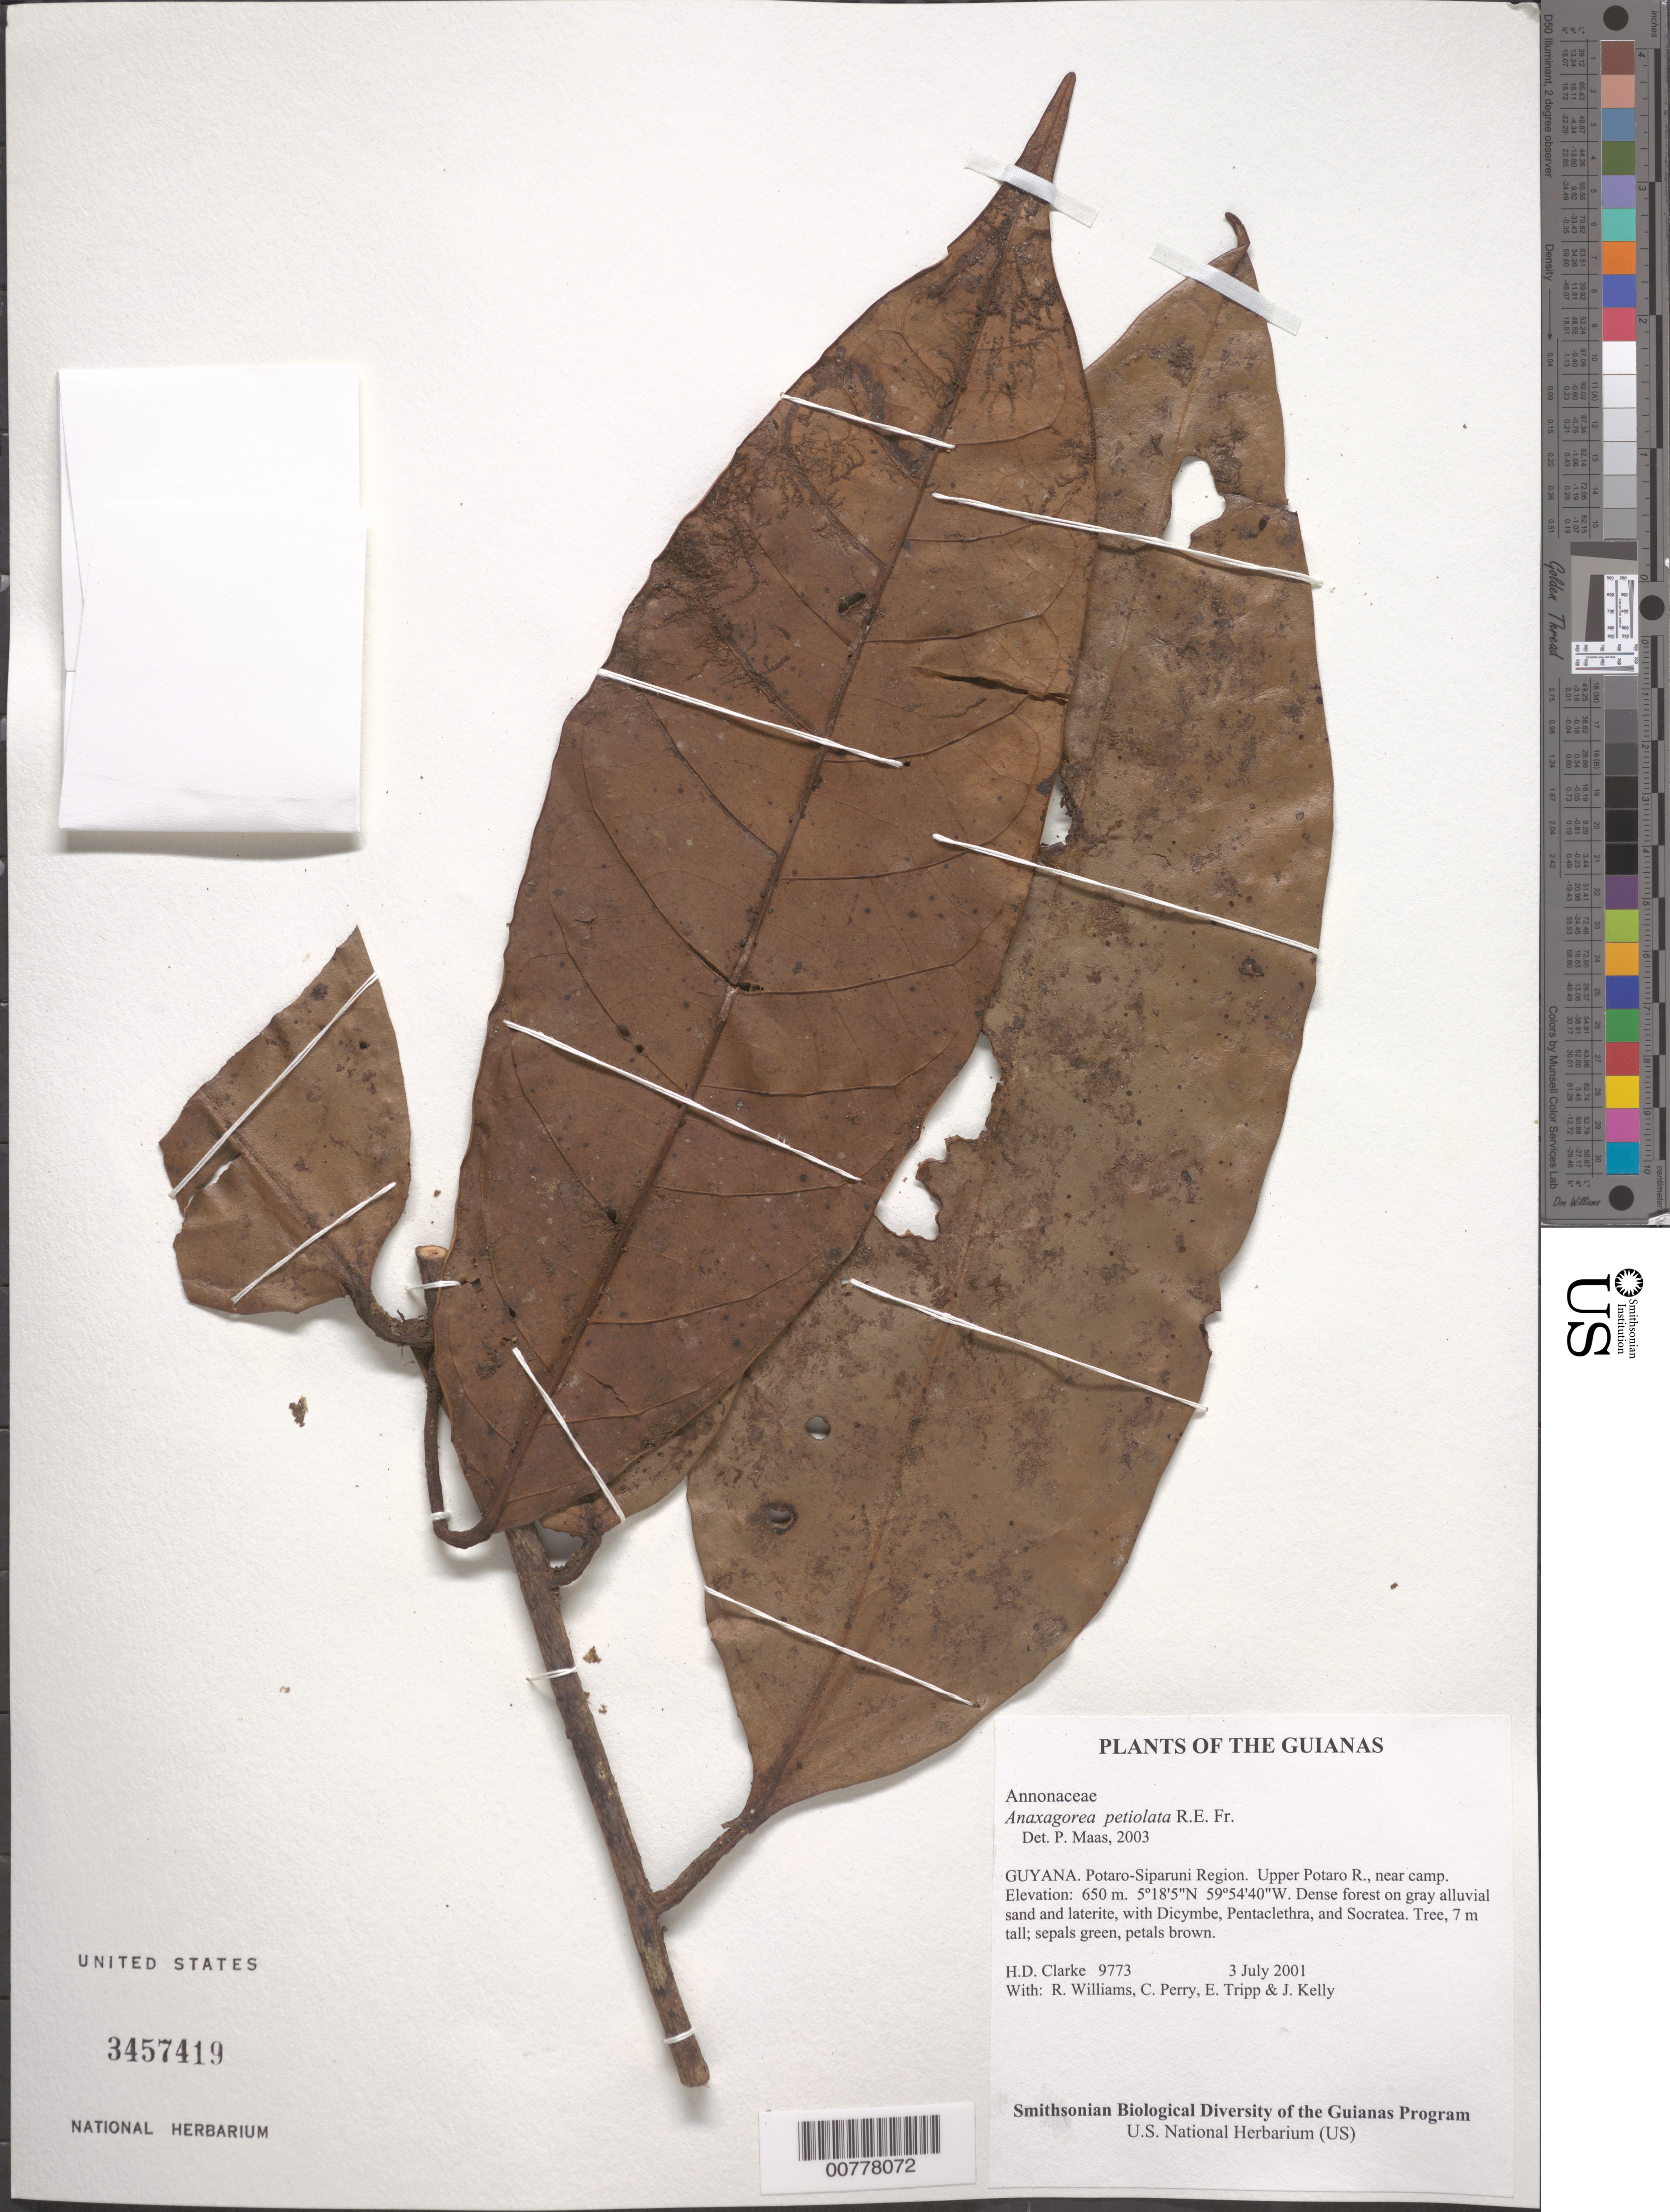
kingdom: Plantae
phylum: Tracheophyta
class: Magnoliopsida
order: Magnoliales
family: Annonaceae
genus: Anaxagorea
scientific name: Anaxagorea petiolata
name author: R.E. Fr.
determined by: Maas, Paul J. M.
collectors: H. D. Clarke, R. Williams, C. Perry, E. Tripp & J. Kelly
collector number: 9773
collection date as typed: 3 July 2001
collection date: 2001-07-03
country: Guyana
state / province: Potaro-Siparuni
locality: Upper Potaro R., near camp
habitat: Dense forest on gray alluvial sand and laterite, with Dicymbe, Pentaclethra, and Socratea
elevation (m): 650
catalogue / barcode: US 3457419